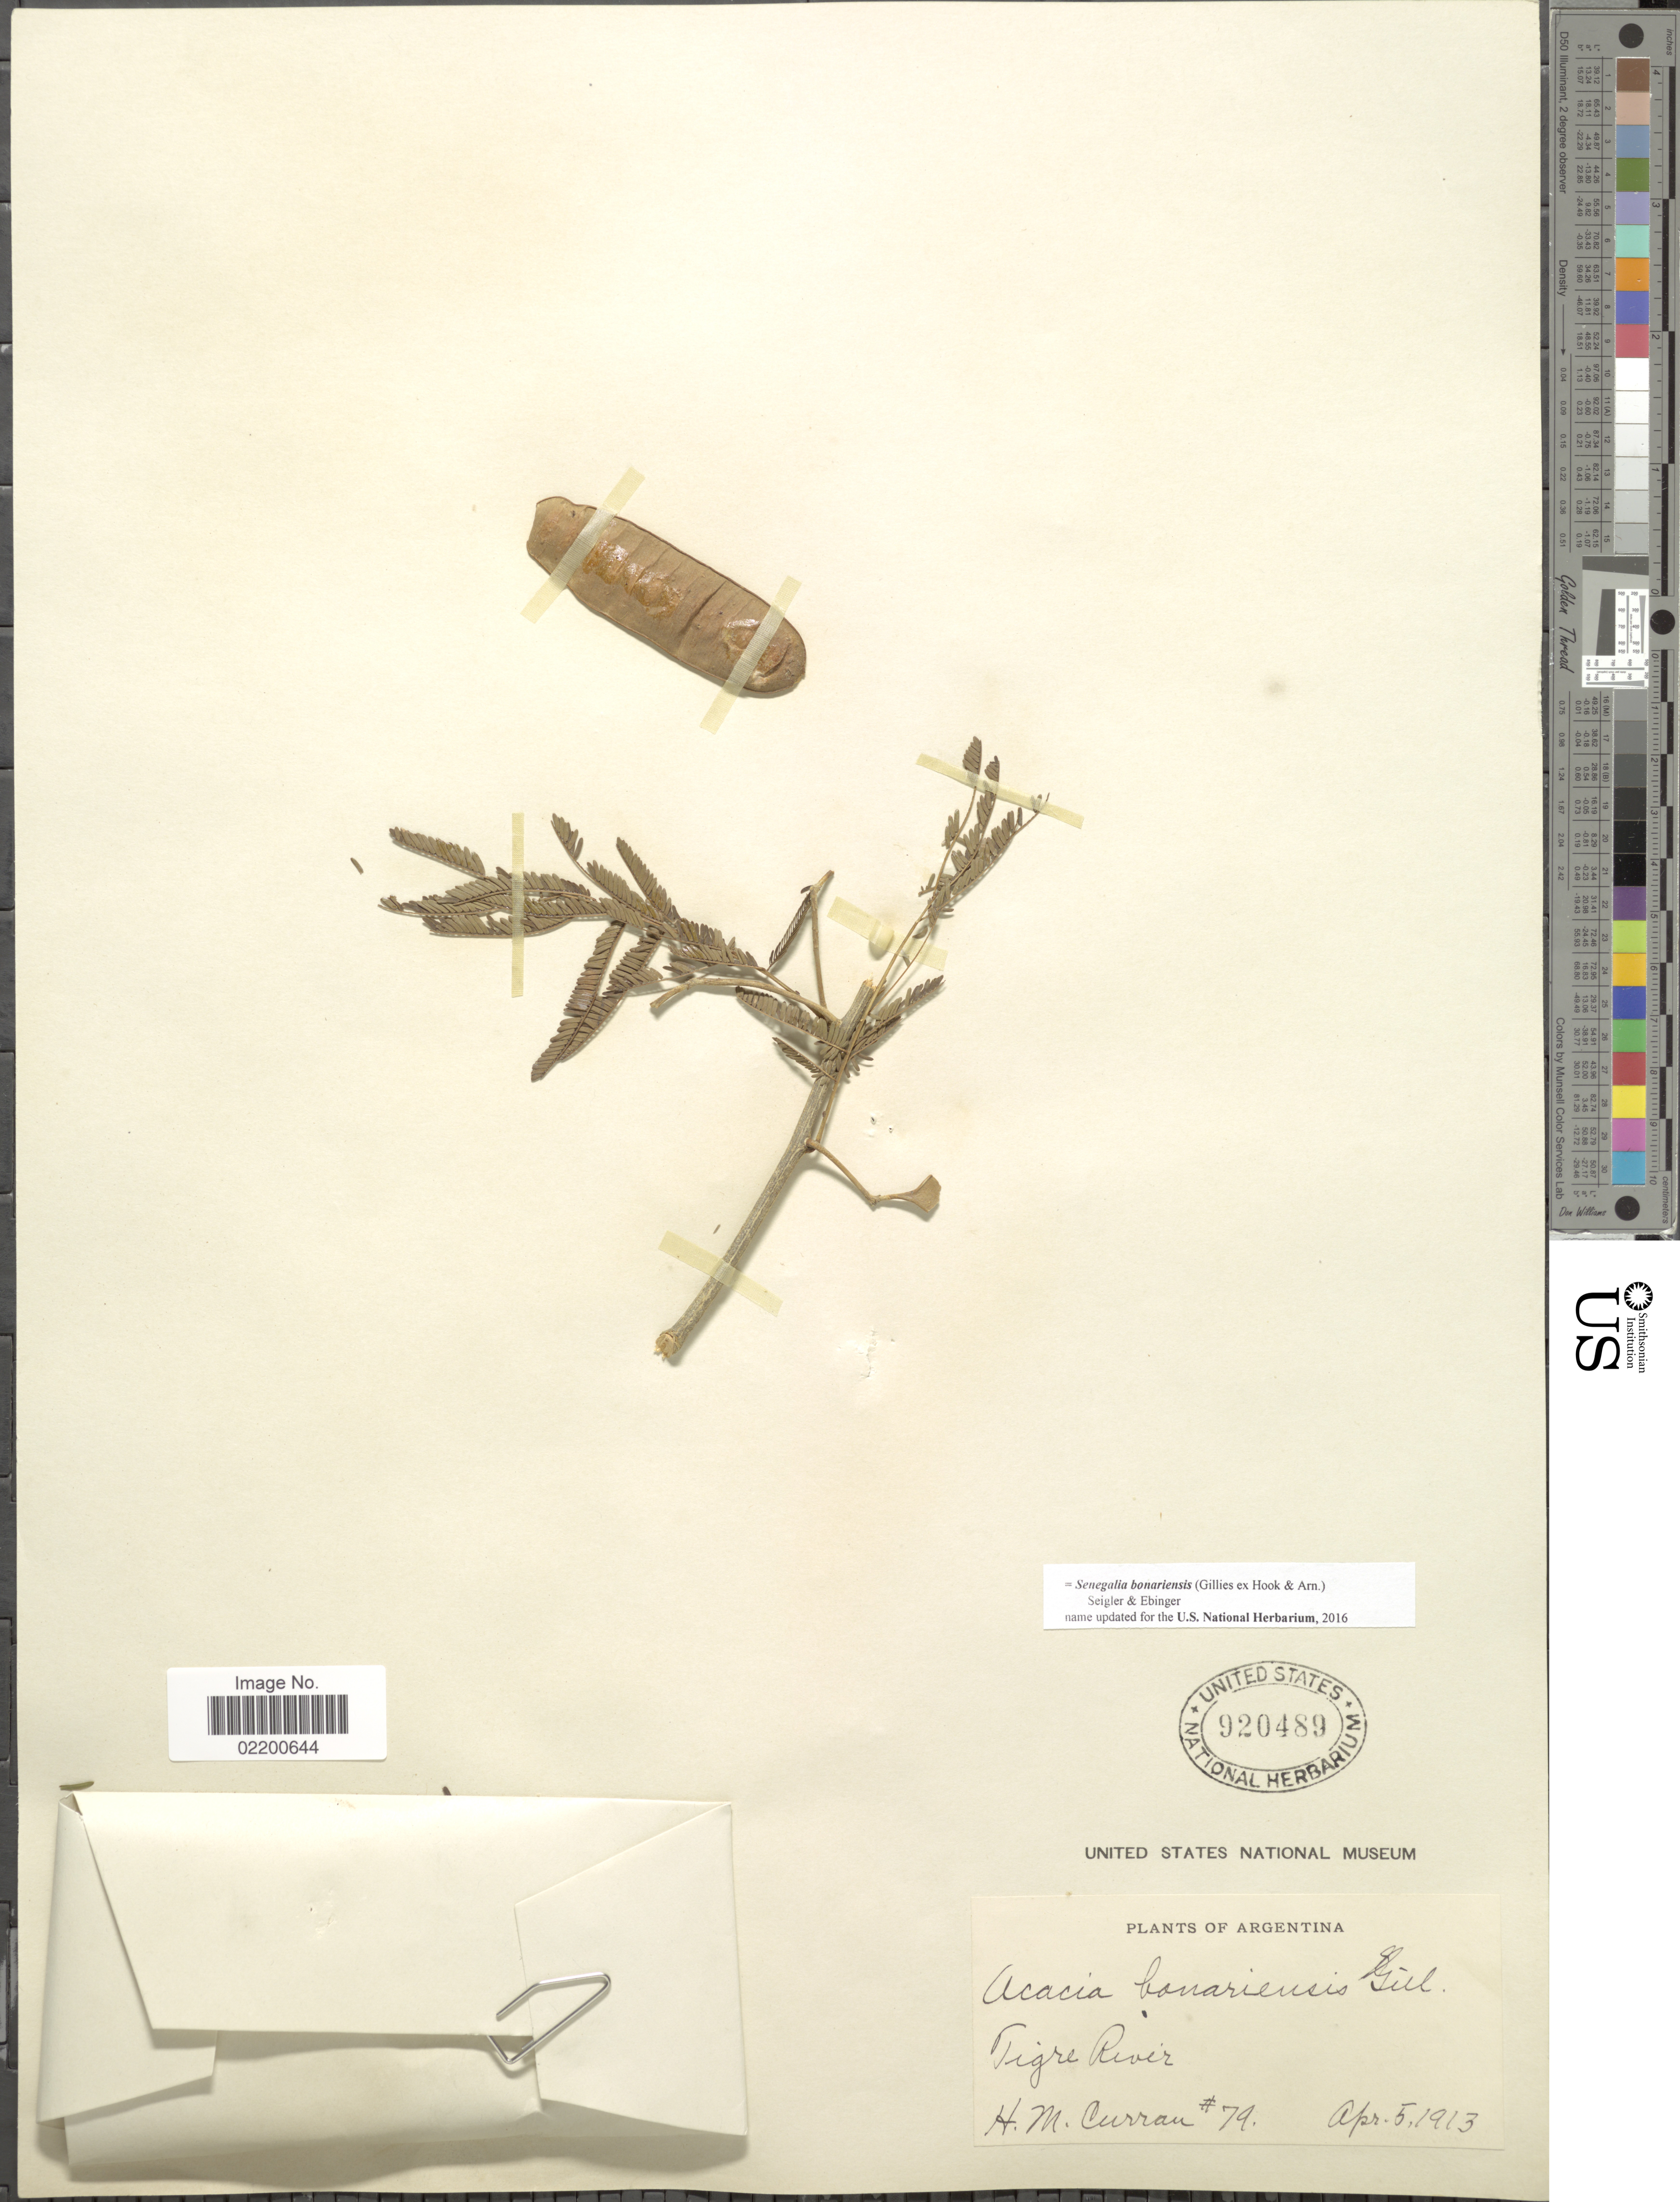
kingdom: Plantae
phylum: Tracheophyta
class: Magnoliopsida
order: Fabales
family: Fabaceae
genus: Senegalia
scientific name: Senegalia bonariensis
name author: (Gillies ex Hook. & Arn.) Seigler & Ebinger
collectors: H. M. Curran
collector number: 79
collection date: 1913-04-05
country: Argentina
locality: Tigre River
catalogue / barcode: US 920489